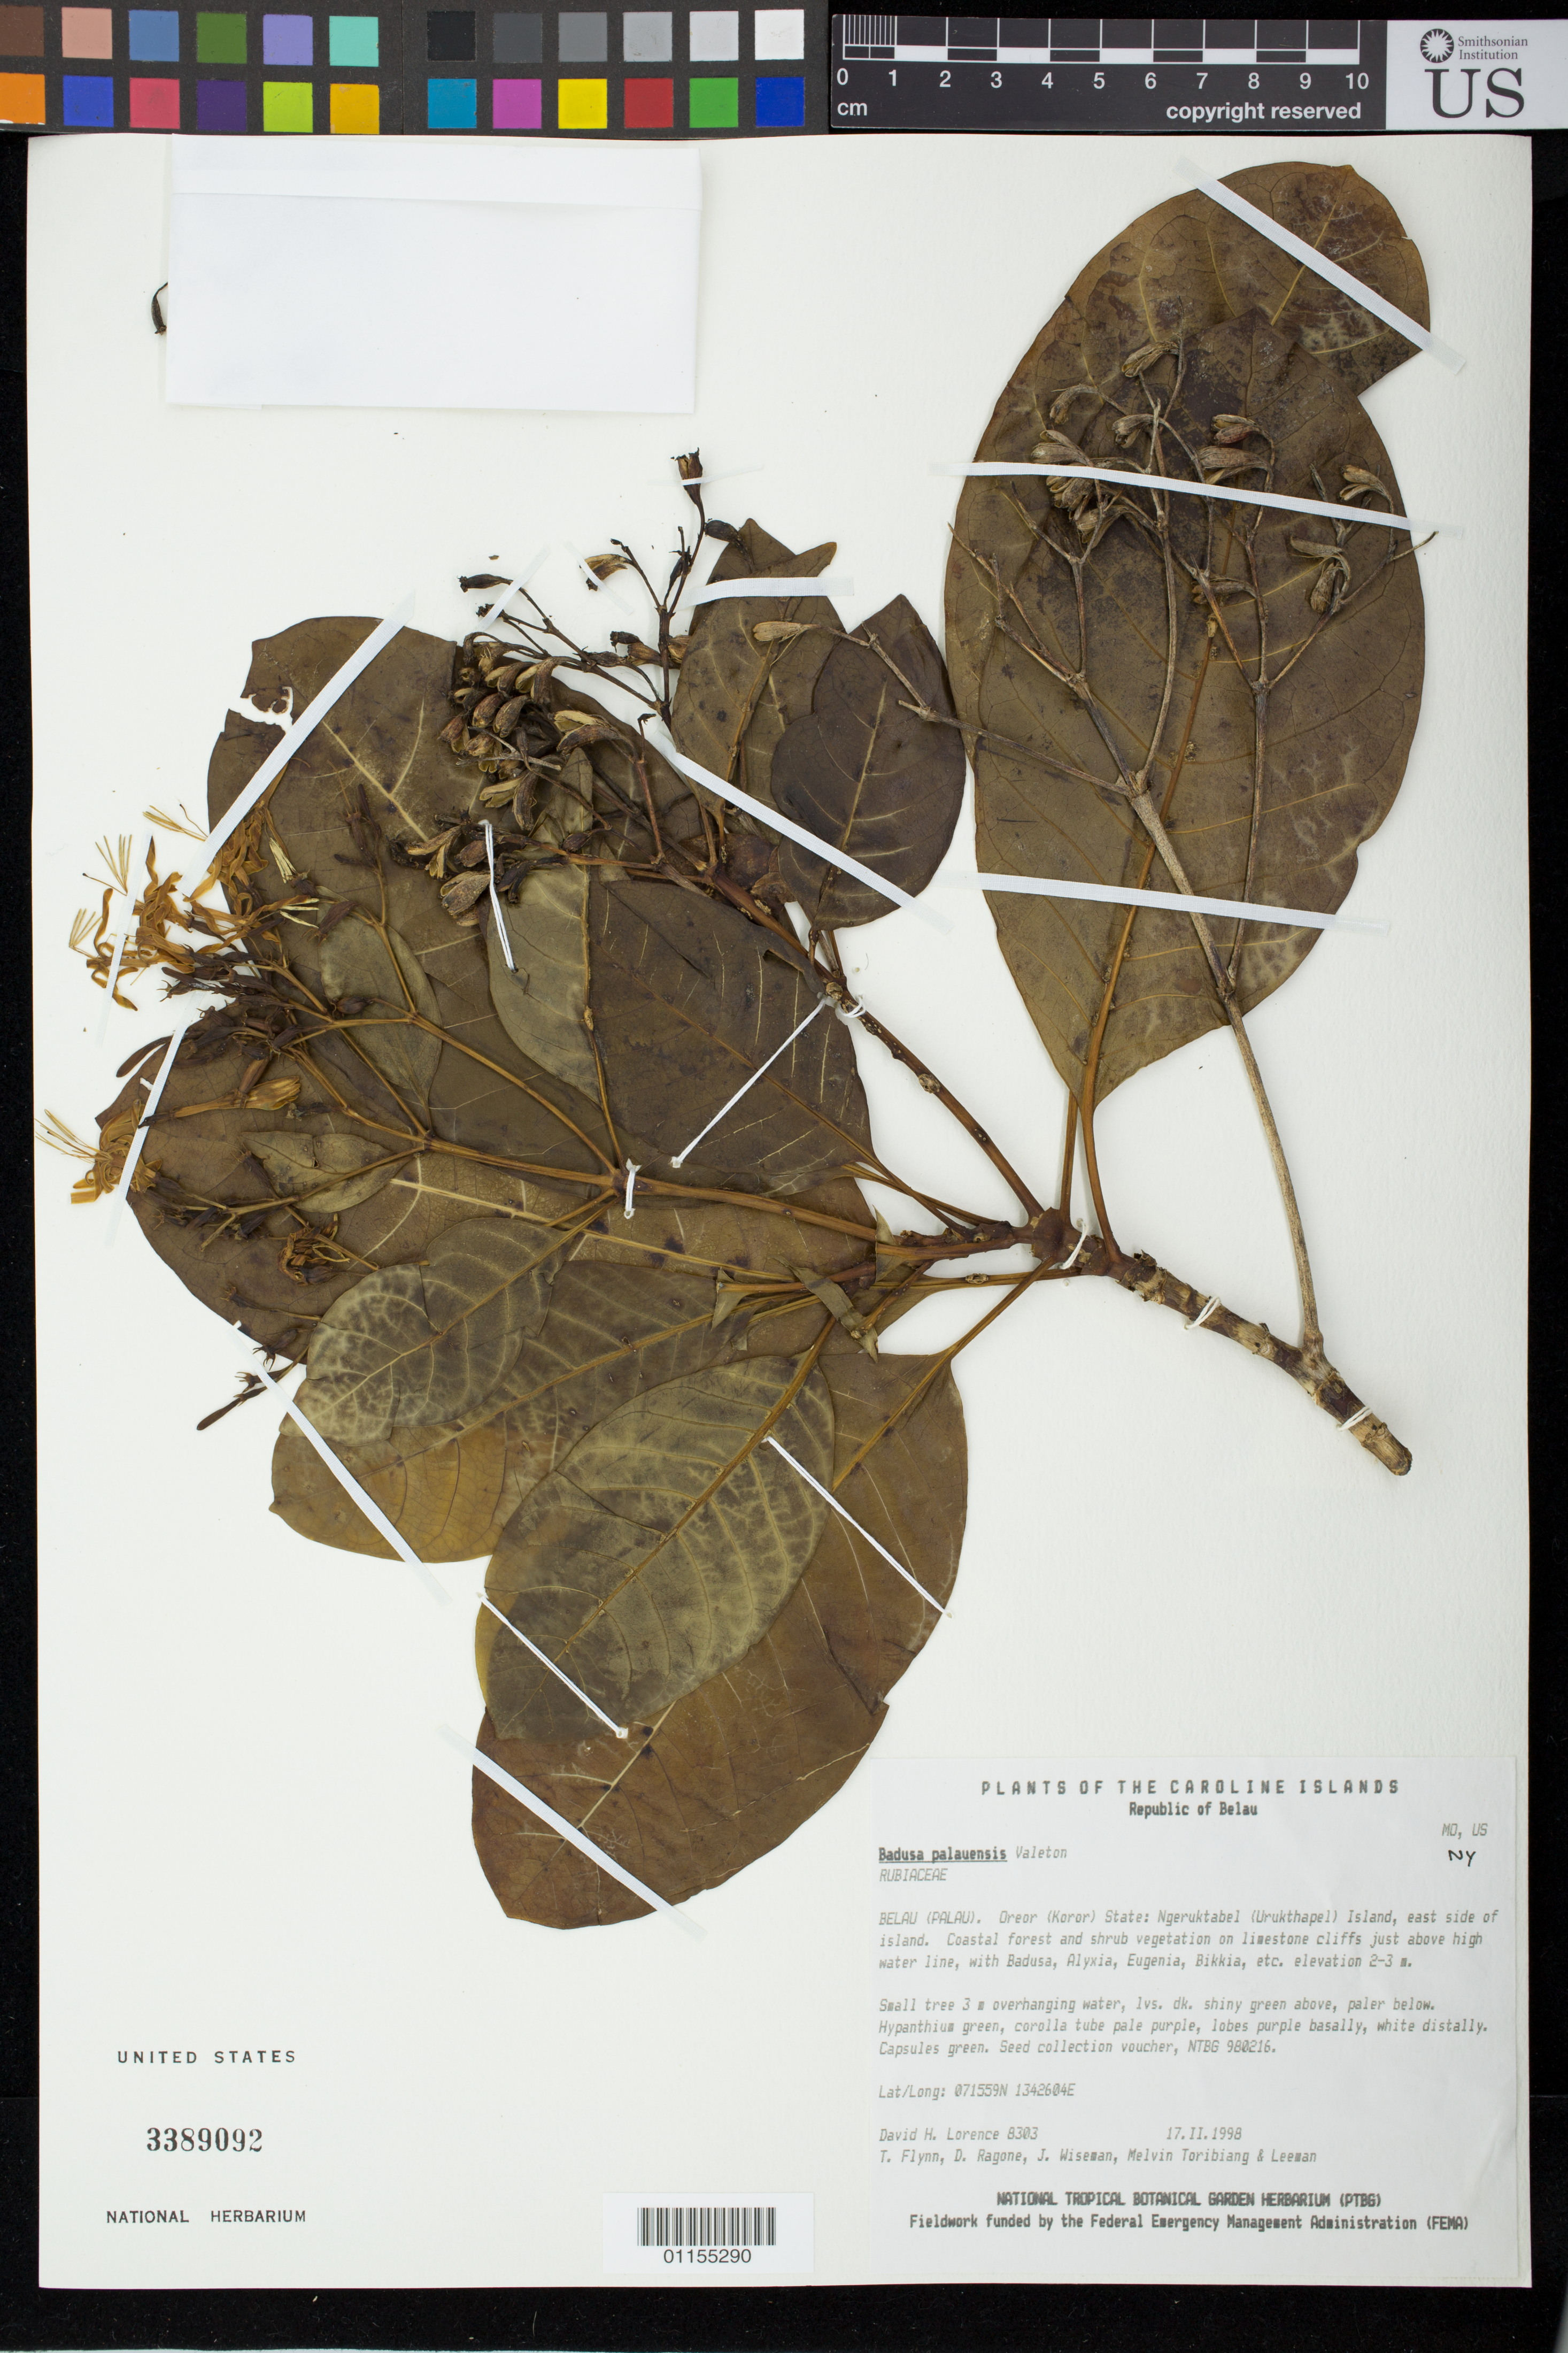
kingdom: Plantae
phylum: Tracheophyta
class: Magnoliopsida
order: Gentianales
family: Rubiaceae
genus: Badusa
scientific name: Badusa palauensis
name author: Valeton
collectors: D. Lorence, T. W. Flynn, D. Ragone, J. Wiseman, M. Toribiang & -. Leeman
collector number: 8303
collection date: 1998-02-17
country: Palau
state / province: Koror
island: Ngeruktabel [Urukthapel]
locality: Ngeruktabel (Urukthapel) Island, east side of island.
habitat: coastal forest and shrub vegetation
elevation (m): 2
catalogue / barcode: US 3389092